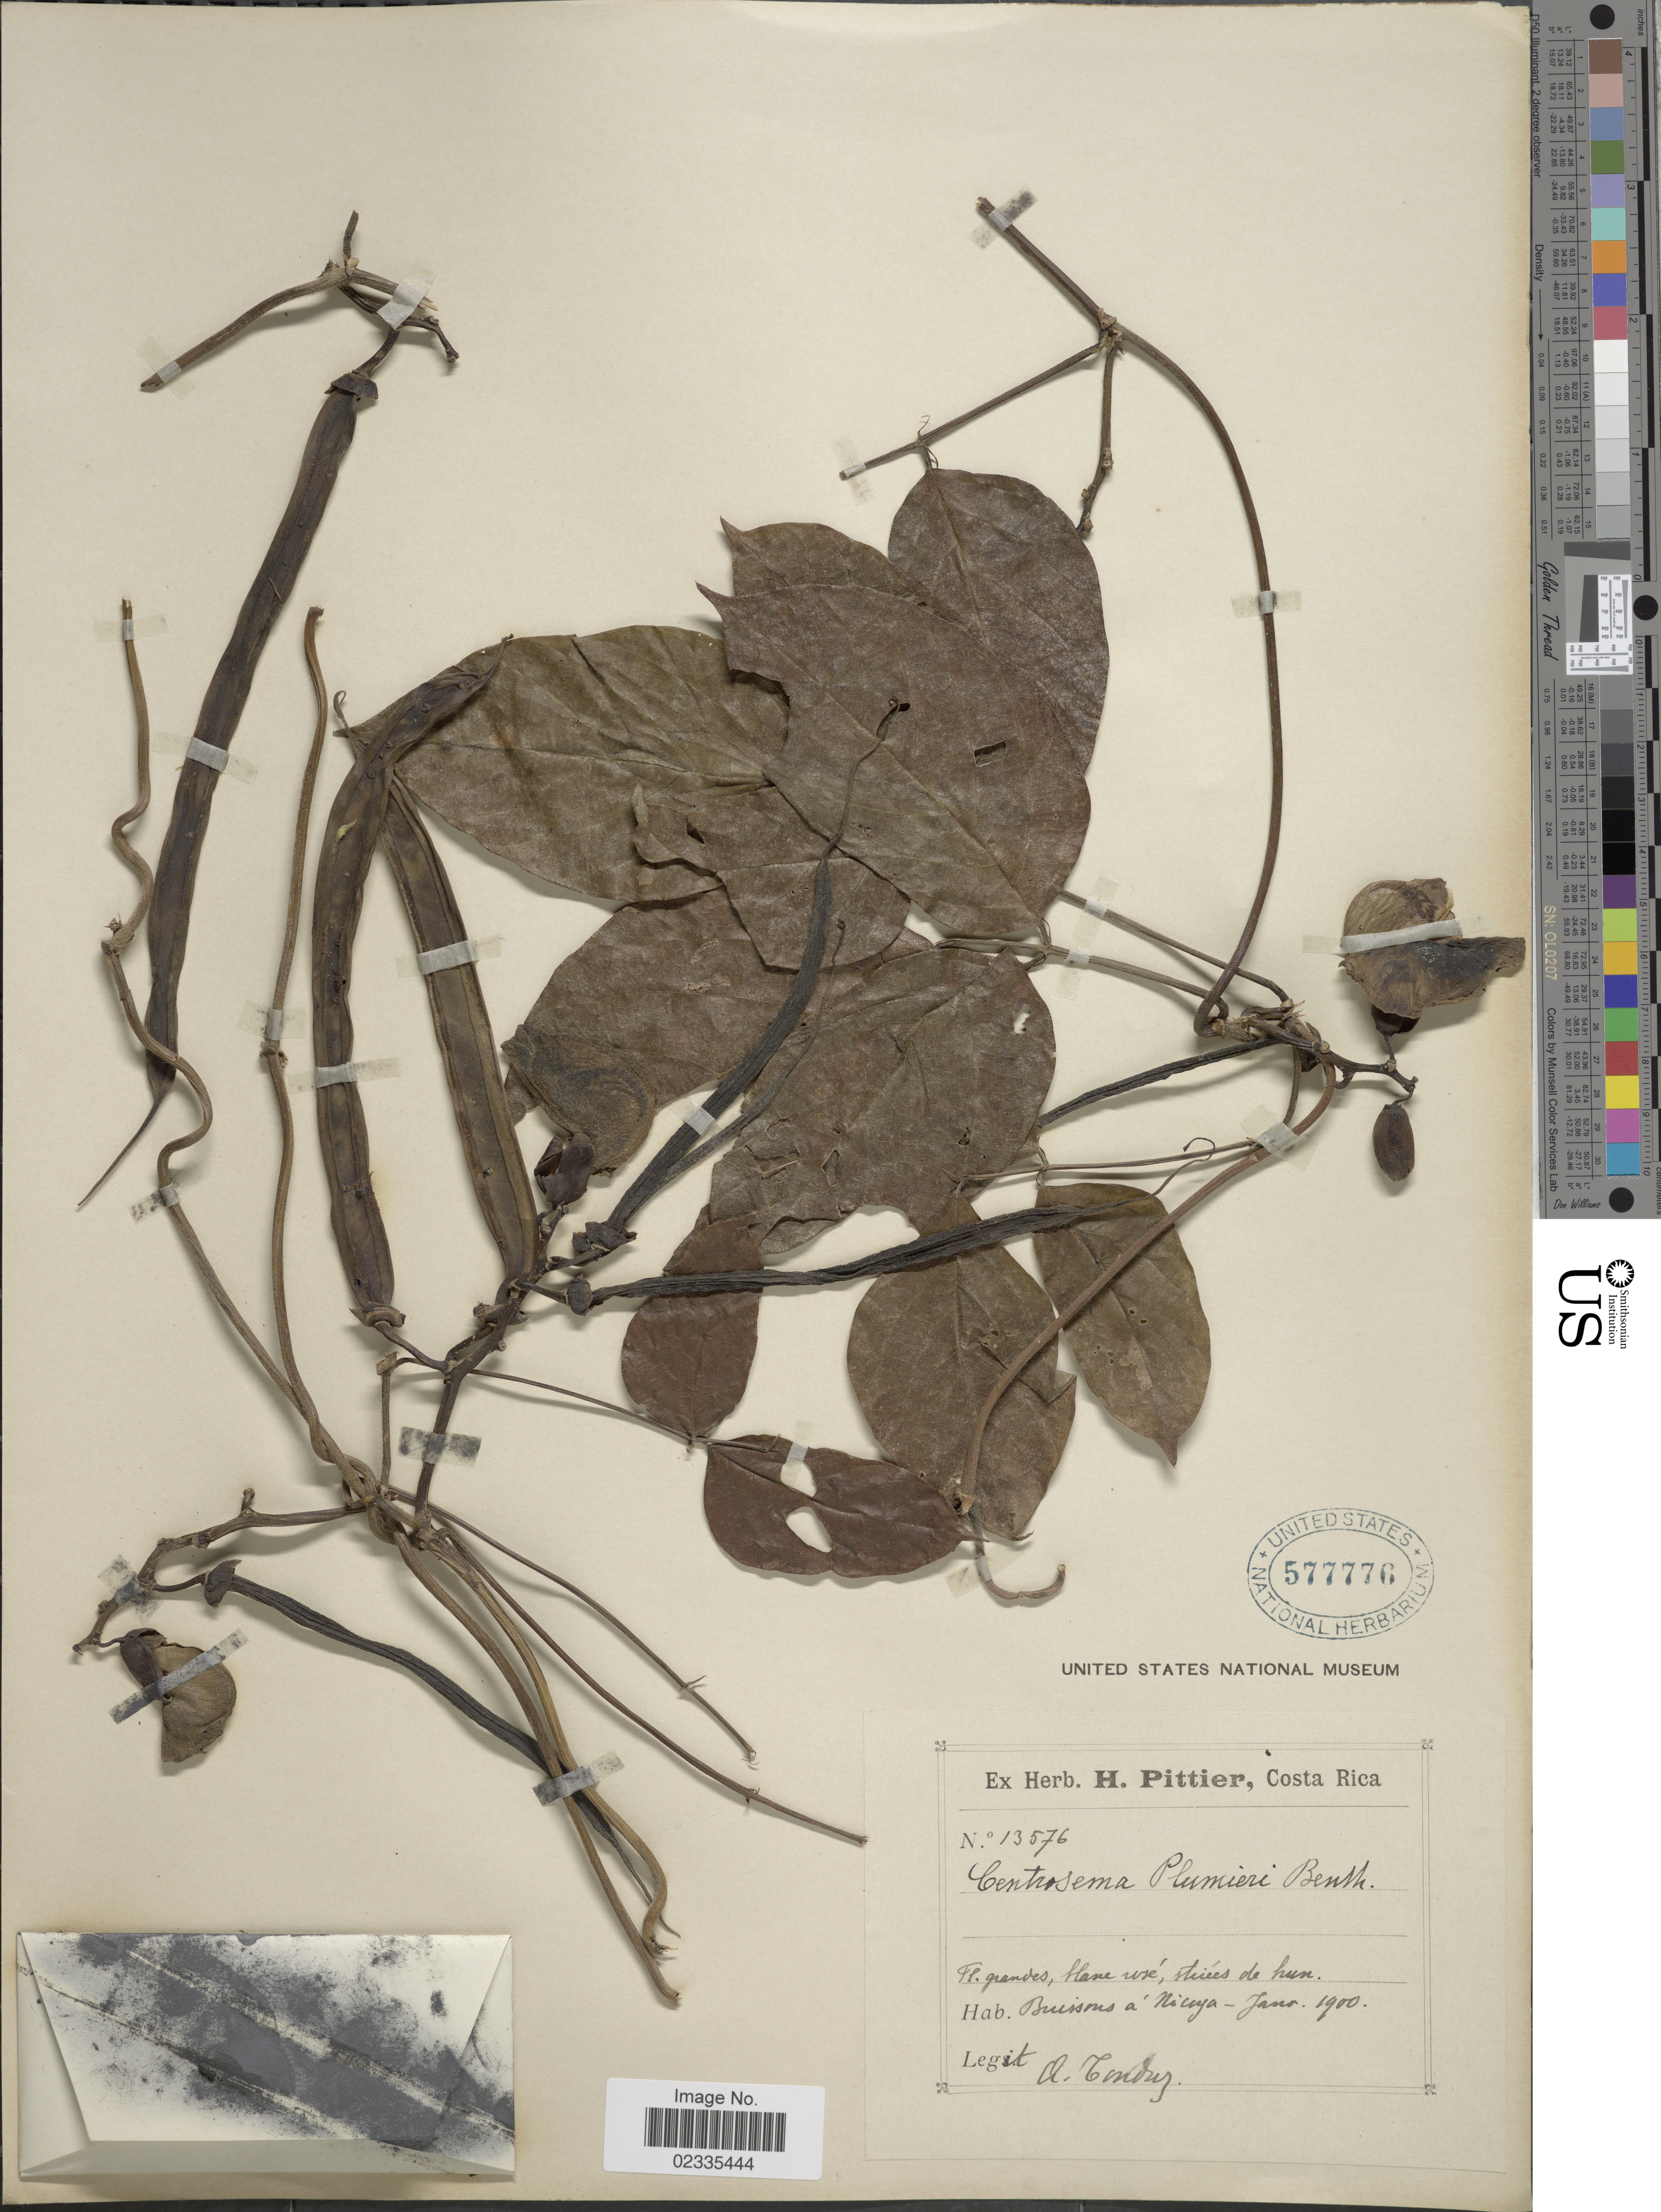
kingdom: Plantae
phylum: Tracheophyta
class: Magnoliopsida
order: Fabales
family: Fabaceae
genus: Centrosema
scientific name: Centrosema plumieri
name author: (Turpin ex Pers.) Benth.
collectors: A. Tonduz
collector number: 13576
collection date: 1900-01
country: Costa Rica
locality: Buissons a Nicoya.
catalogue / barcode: US 577776